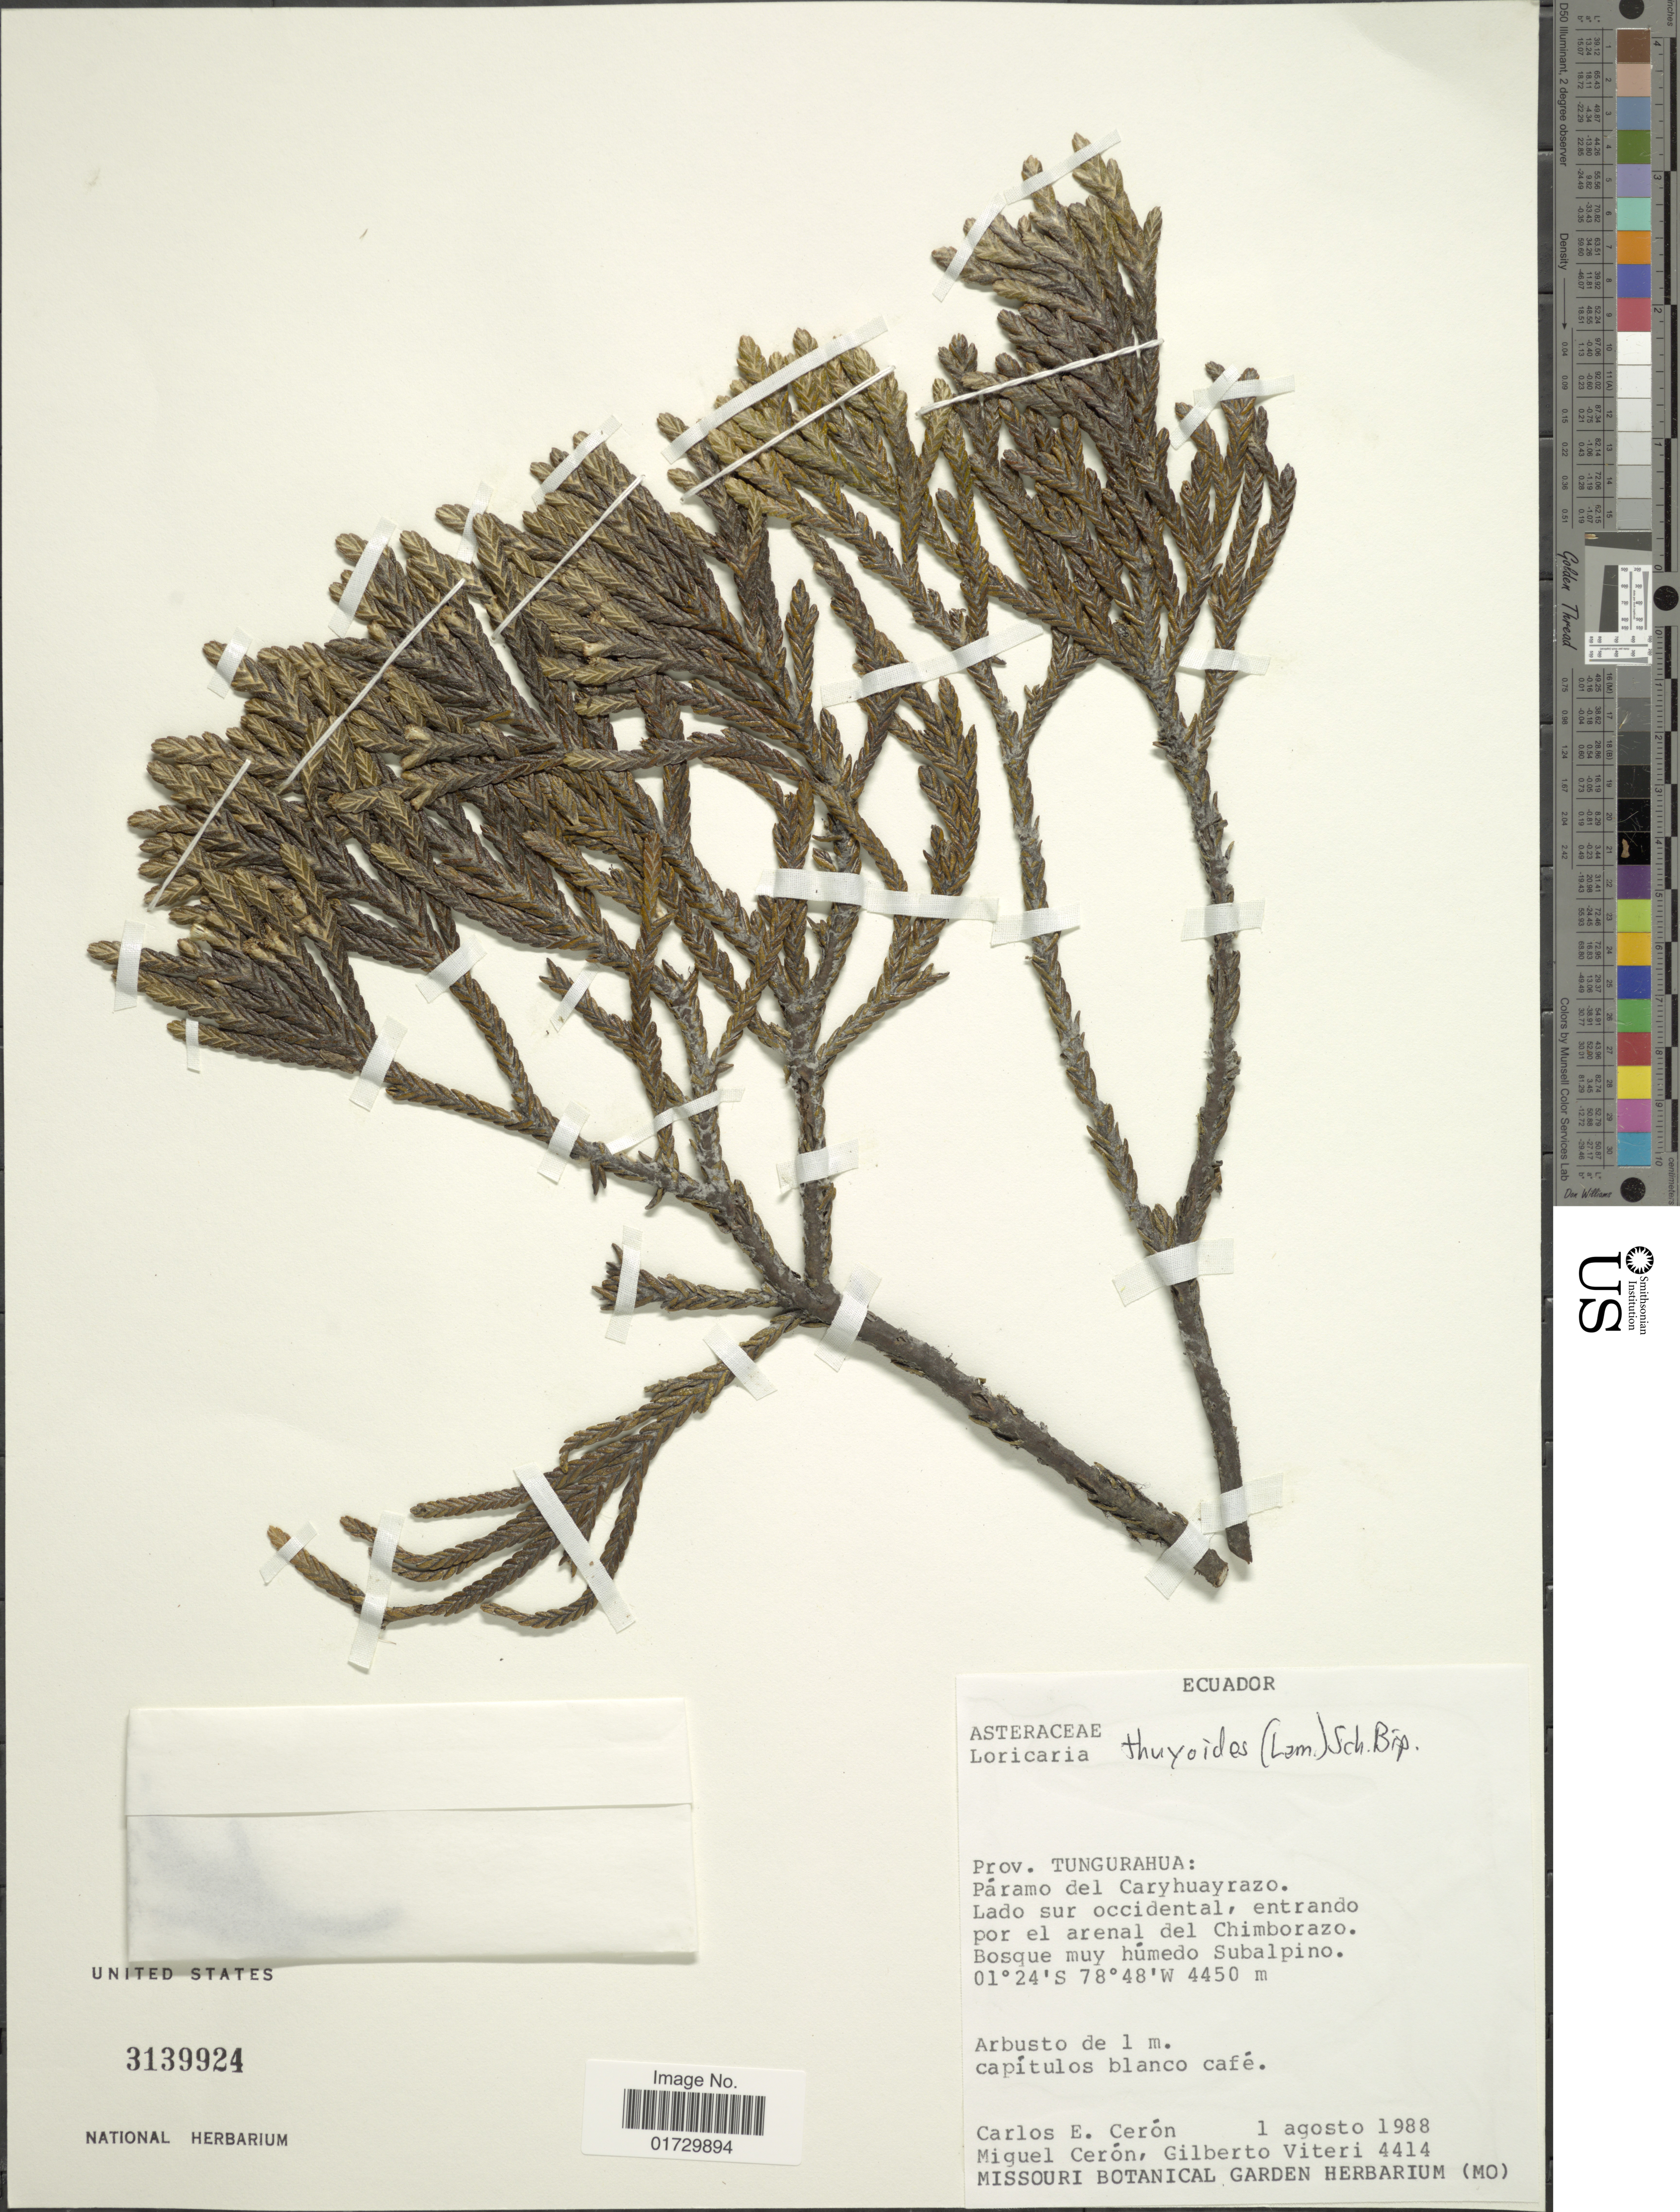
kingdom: Plantae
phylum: Tracheophyta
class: Magnoliopsida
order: Asterales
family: Asteraceae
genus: Loricaria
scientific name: Loricaria thuyoides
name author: (Lam.) Sch. Bip.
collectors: C. E. Cerón M., M. Ceron & G. Viteri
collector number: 4414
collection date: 1988-08-01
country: Ecuador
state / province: Tungurahua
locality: Paramo del Caryhuayrazo. Lado sur occidental, entrando por el arenal del Chimborazo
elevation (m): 4450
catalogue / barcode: US 3139924